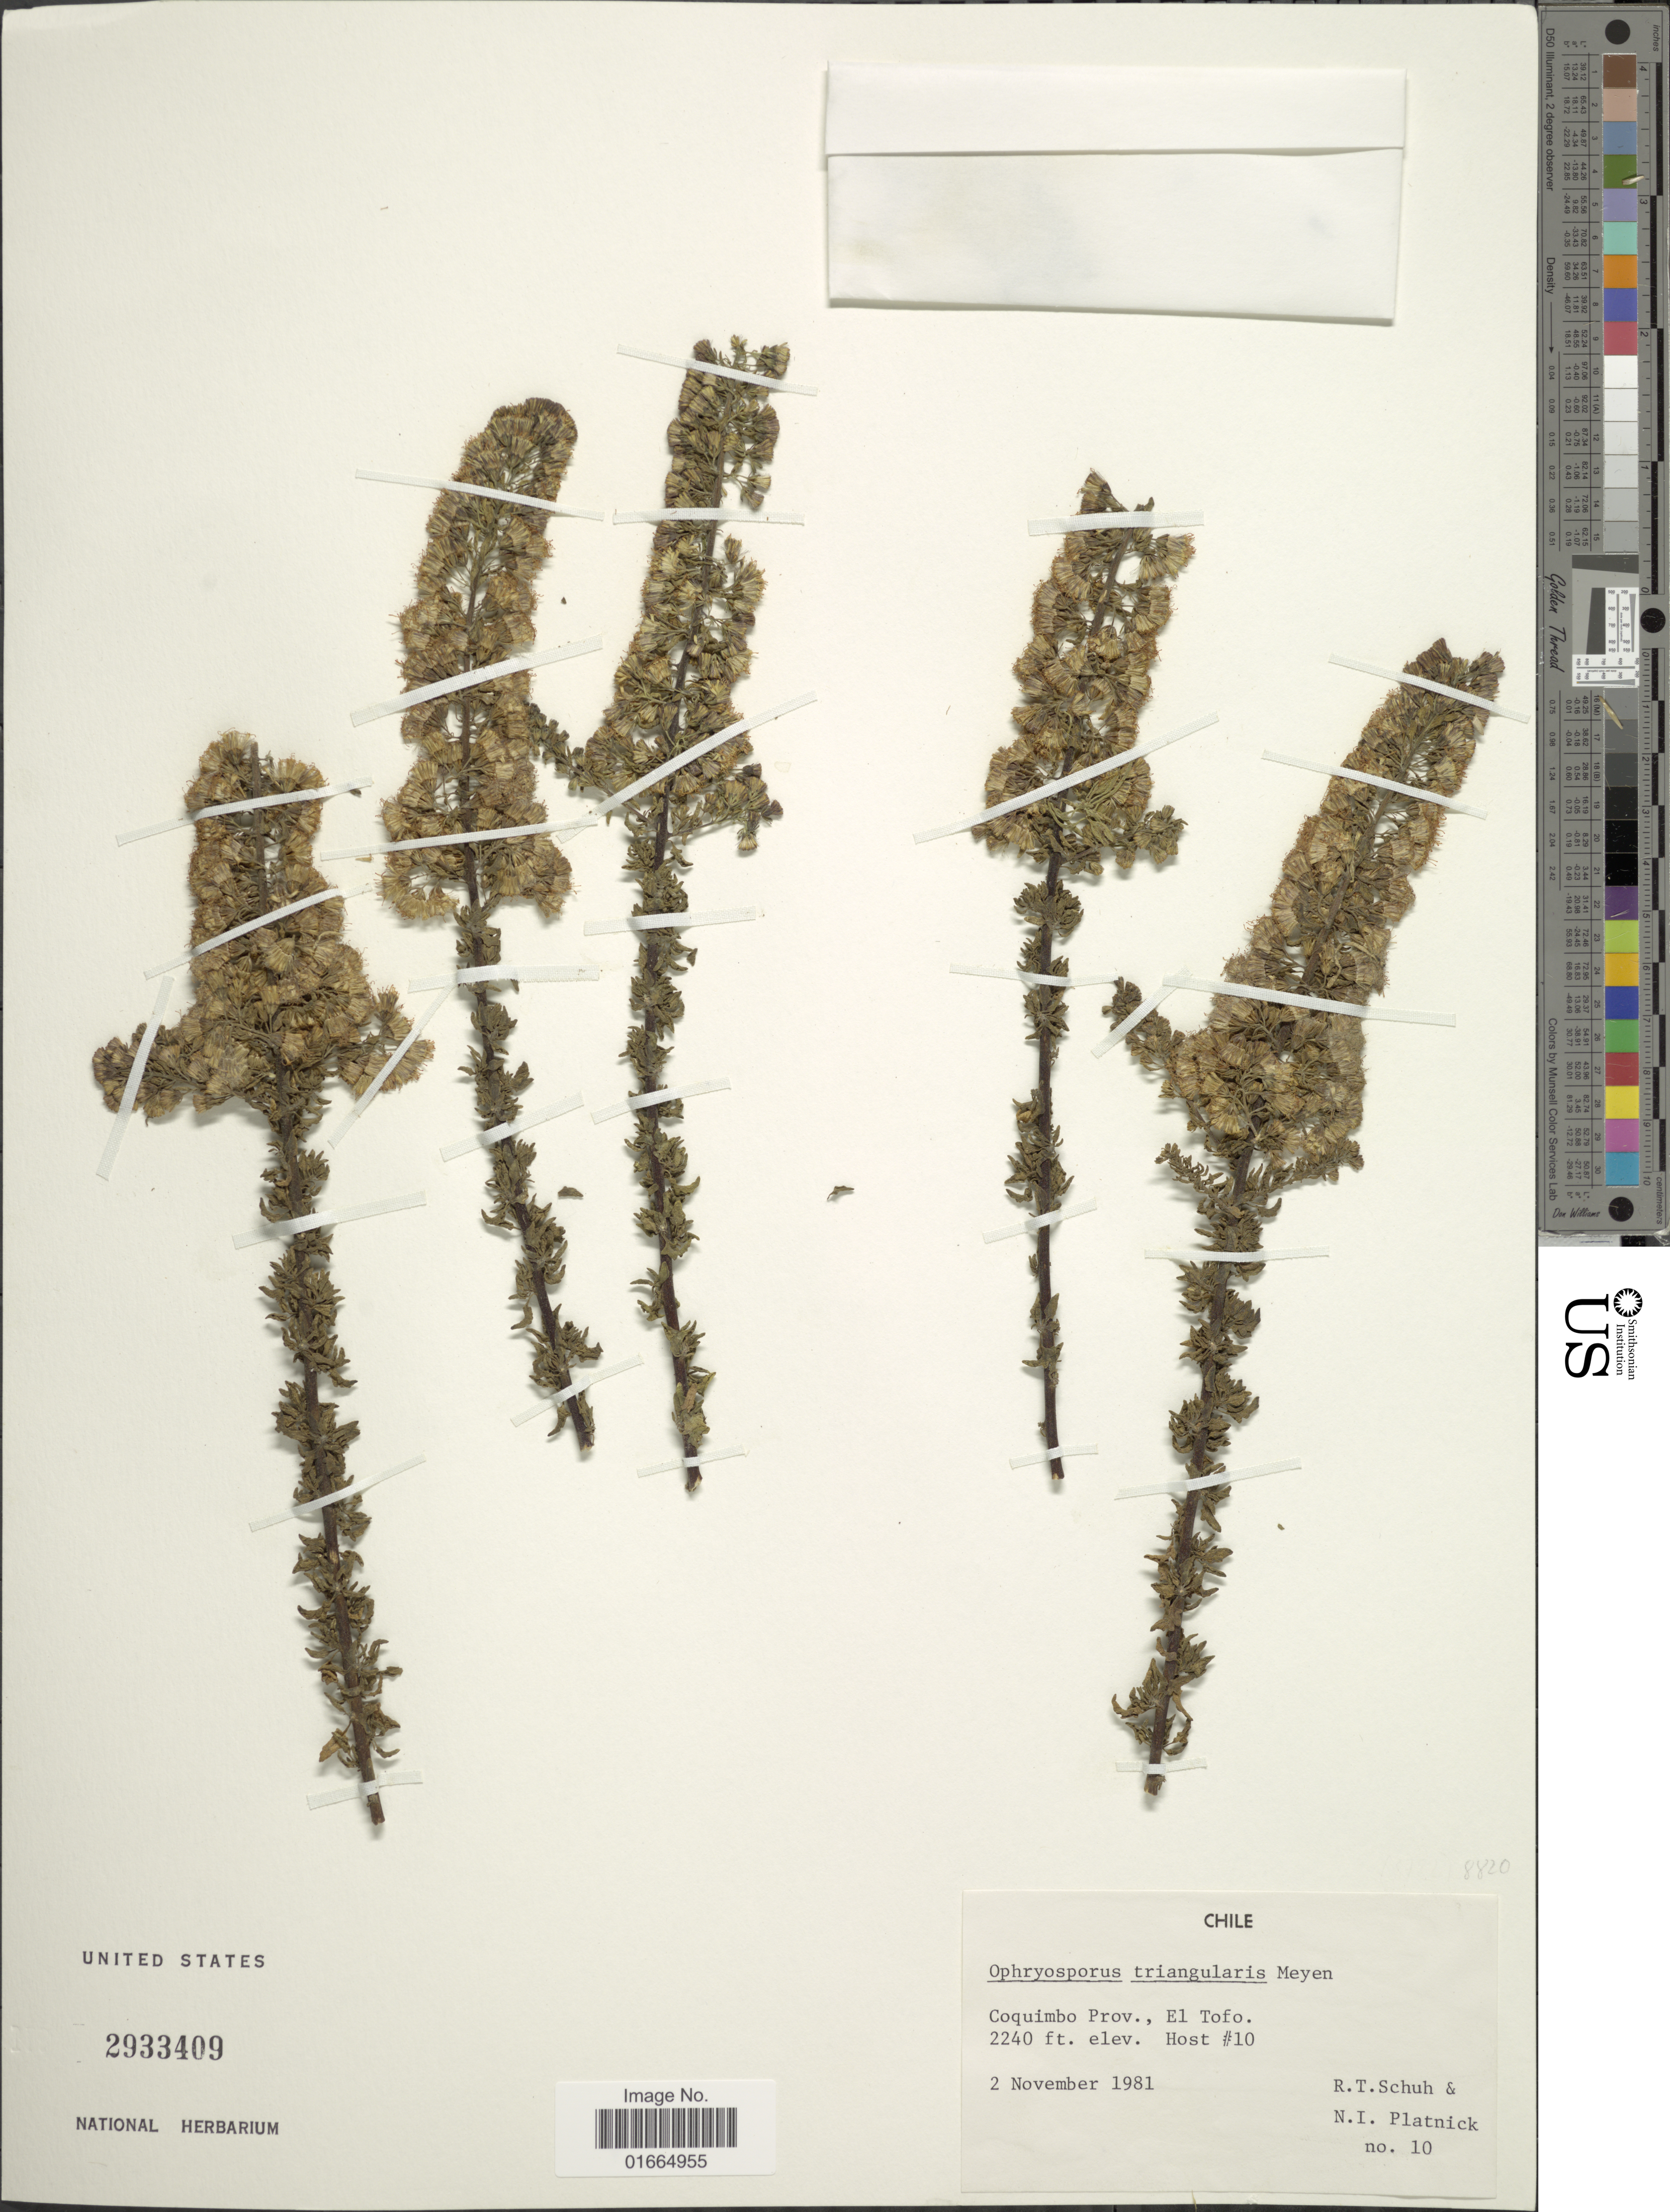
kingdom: Plantae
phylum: Tracheophyta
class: Magnoliopsida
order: Asterales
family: Asteraceae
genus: Ophryosporus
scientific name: Ophryosporus triangularis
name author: Meyen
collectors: R. Schuh & N. Platnick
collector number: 10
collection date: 1981-11-02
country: Chile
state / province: Coquimbo (IV)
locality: Coquimbo Prov., El Tofo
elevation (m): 683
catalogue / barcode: US 2933409